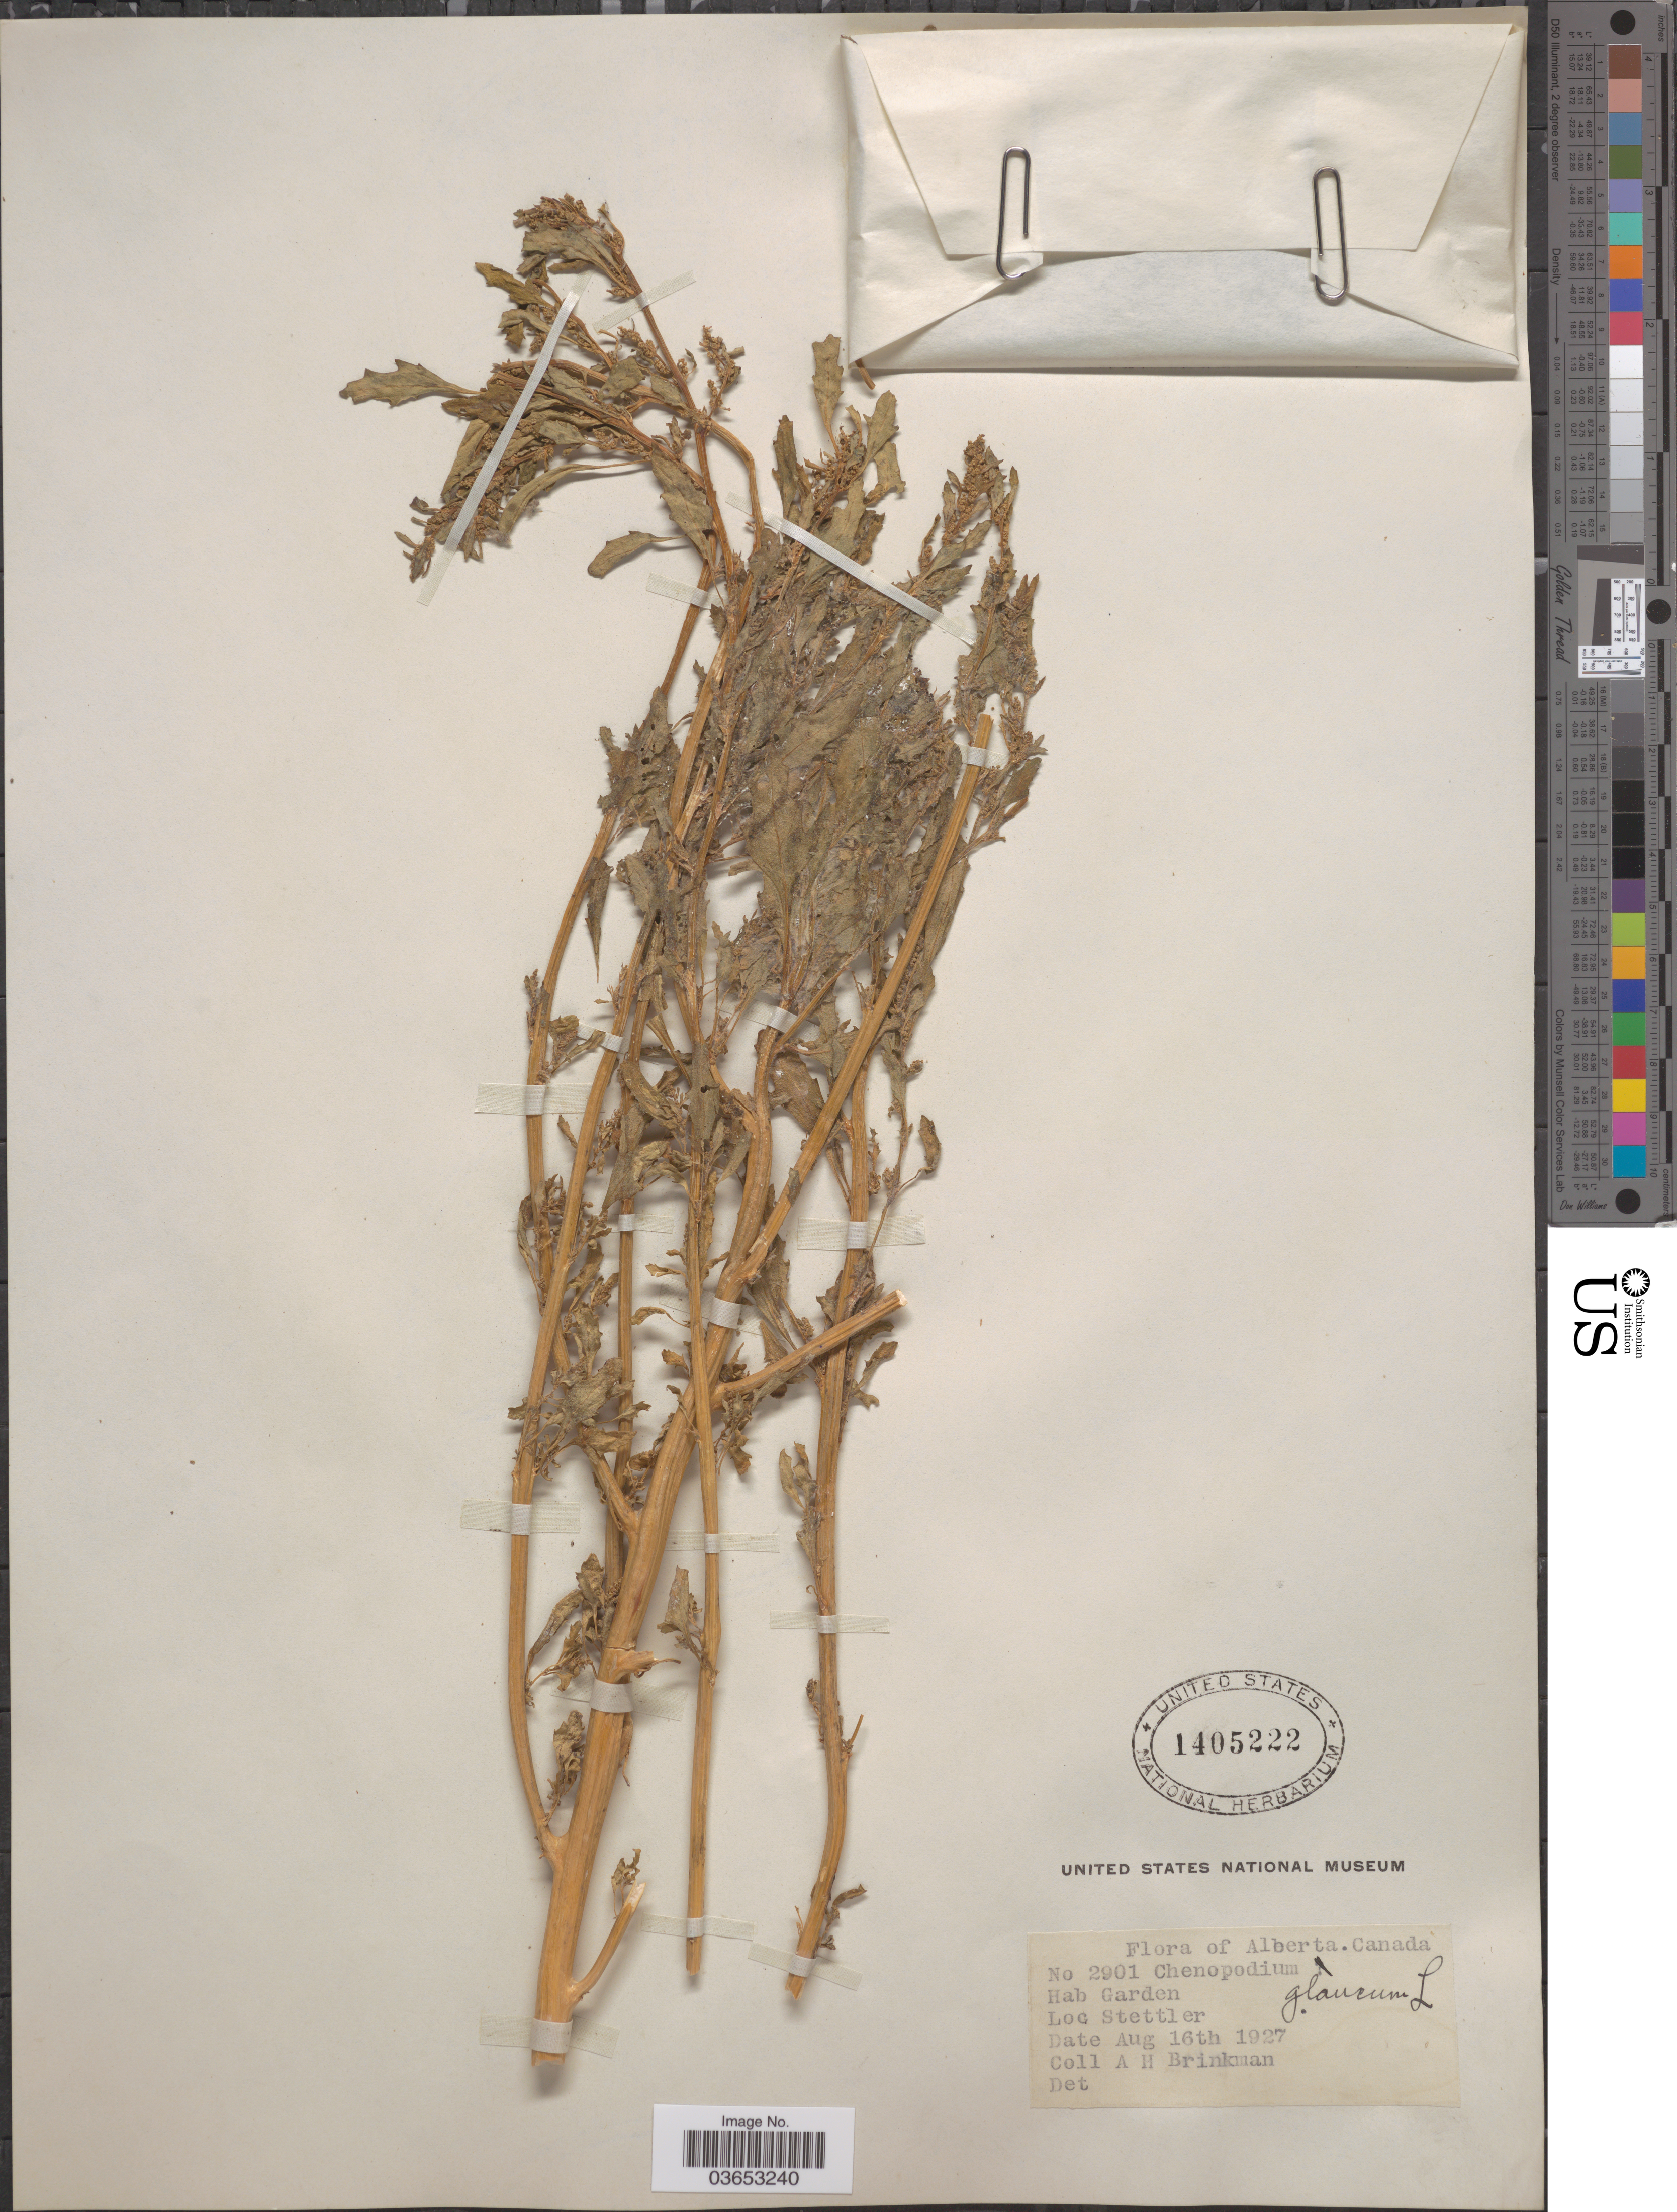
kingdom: Plantae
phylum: Tracheophyta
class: Magnoliopsida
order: Caryophyllales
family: Amaranthaceae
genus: Chenopodium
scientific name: Chenopodium glaucum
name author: L.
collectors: A. Brinkman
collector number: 2901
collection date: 1927-08-16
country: Canada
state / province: Alberta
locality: Garden. Stettler.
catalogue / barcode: US 1405222